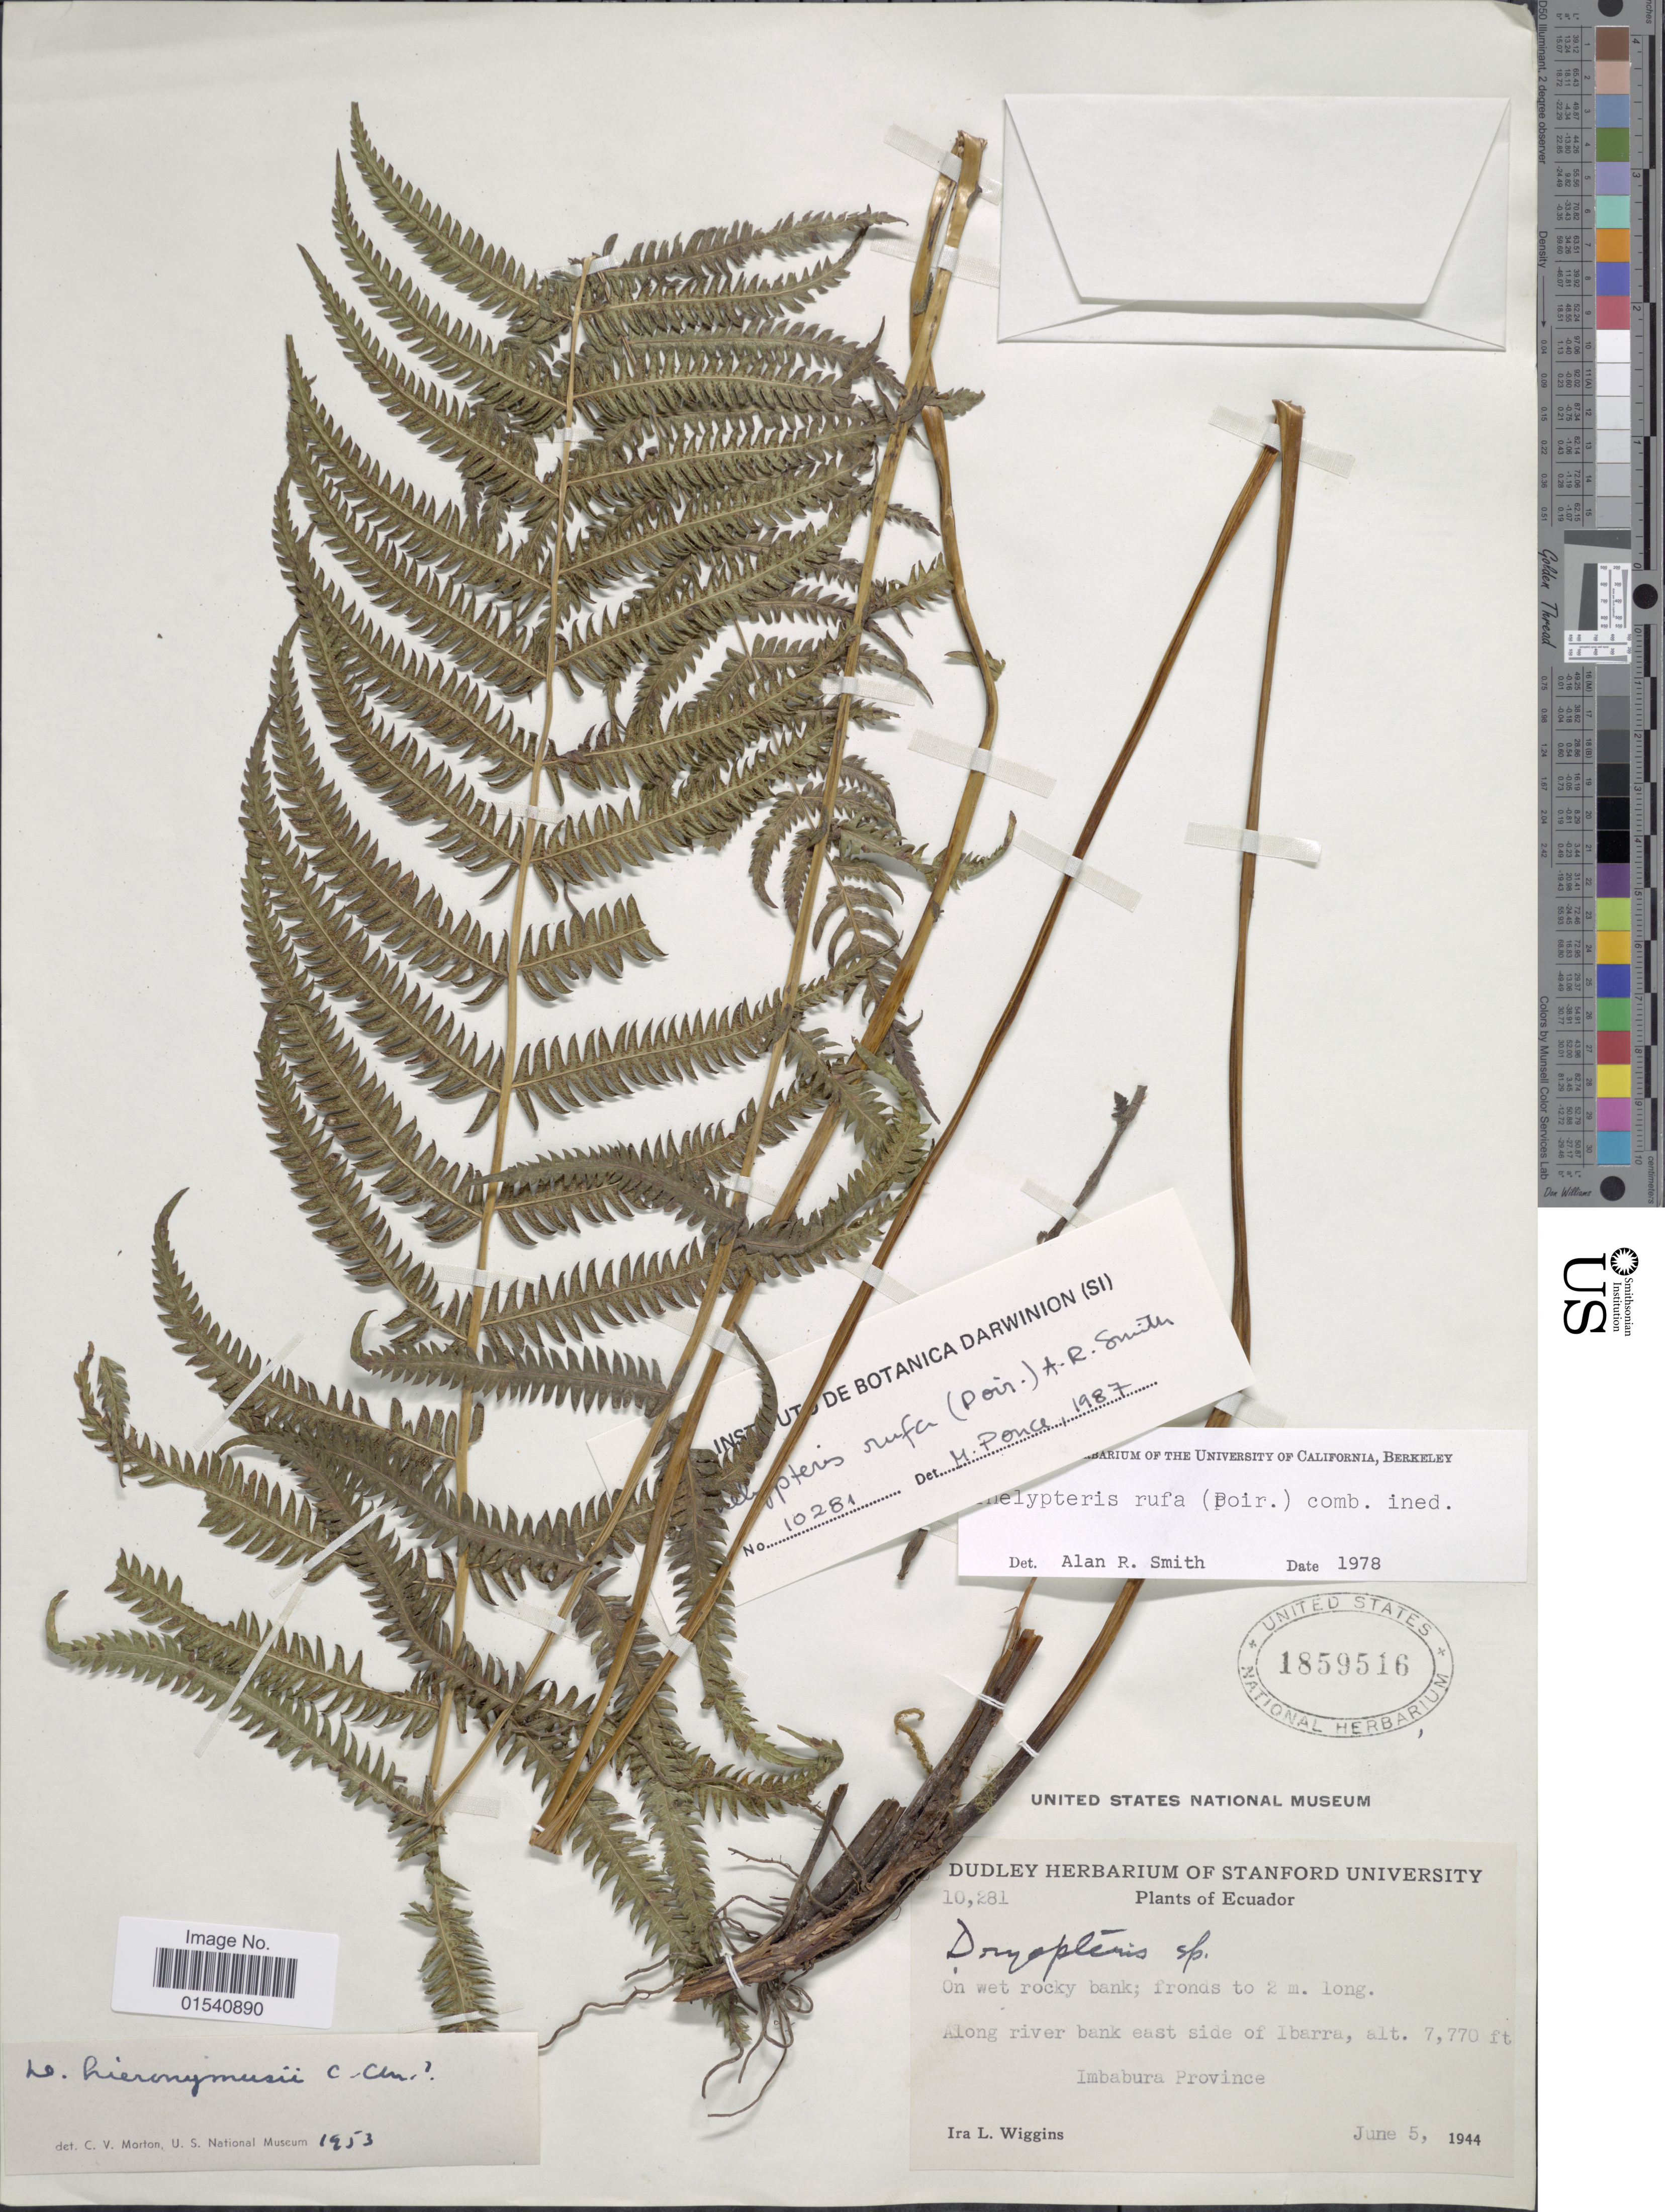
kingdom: Plantae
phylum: Tracheophyta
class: Polypodiopsida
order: Polypodiales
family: Thelypteridaceae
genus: Amauropelta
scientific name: Amauropelta rufa (Poir.) comb. nov., ined 2015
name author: (Poir.)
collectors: I. L. Wiggins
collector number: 10281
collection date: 1944-06-05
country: Ecuador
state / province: Imbabura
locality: Along river bank east side of Ibarra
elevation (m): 2368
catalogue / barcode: US 1859516